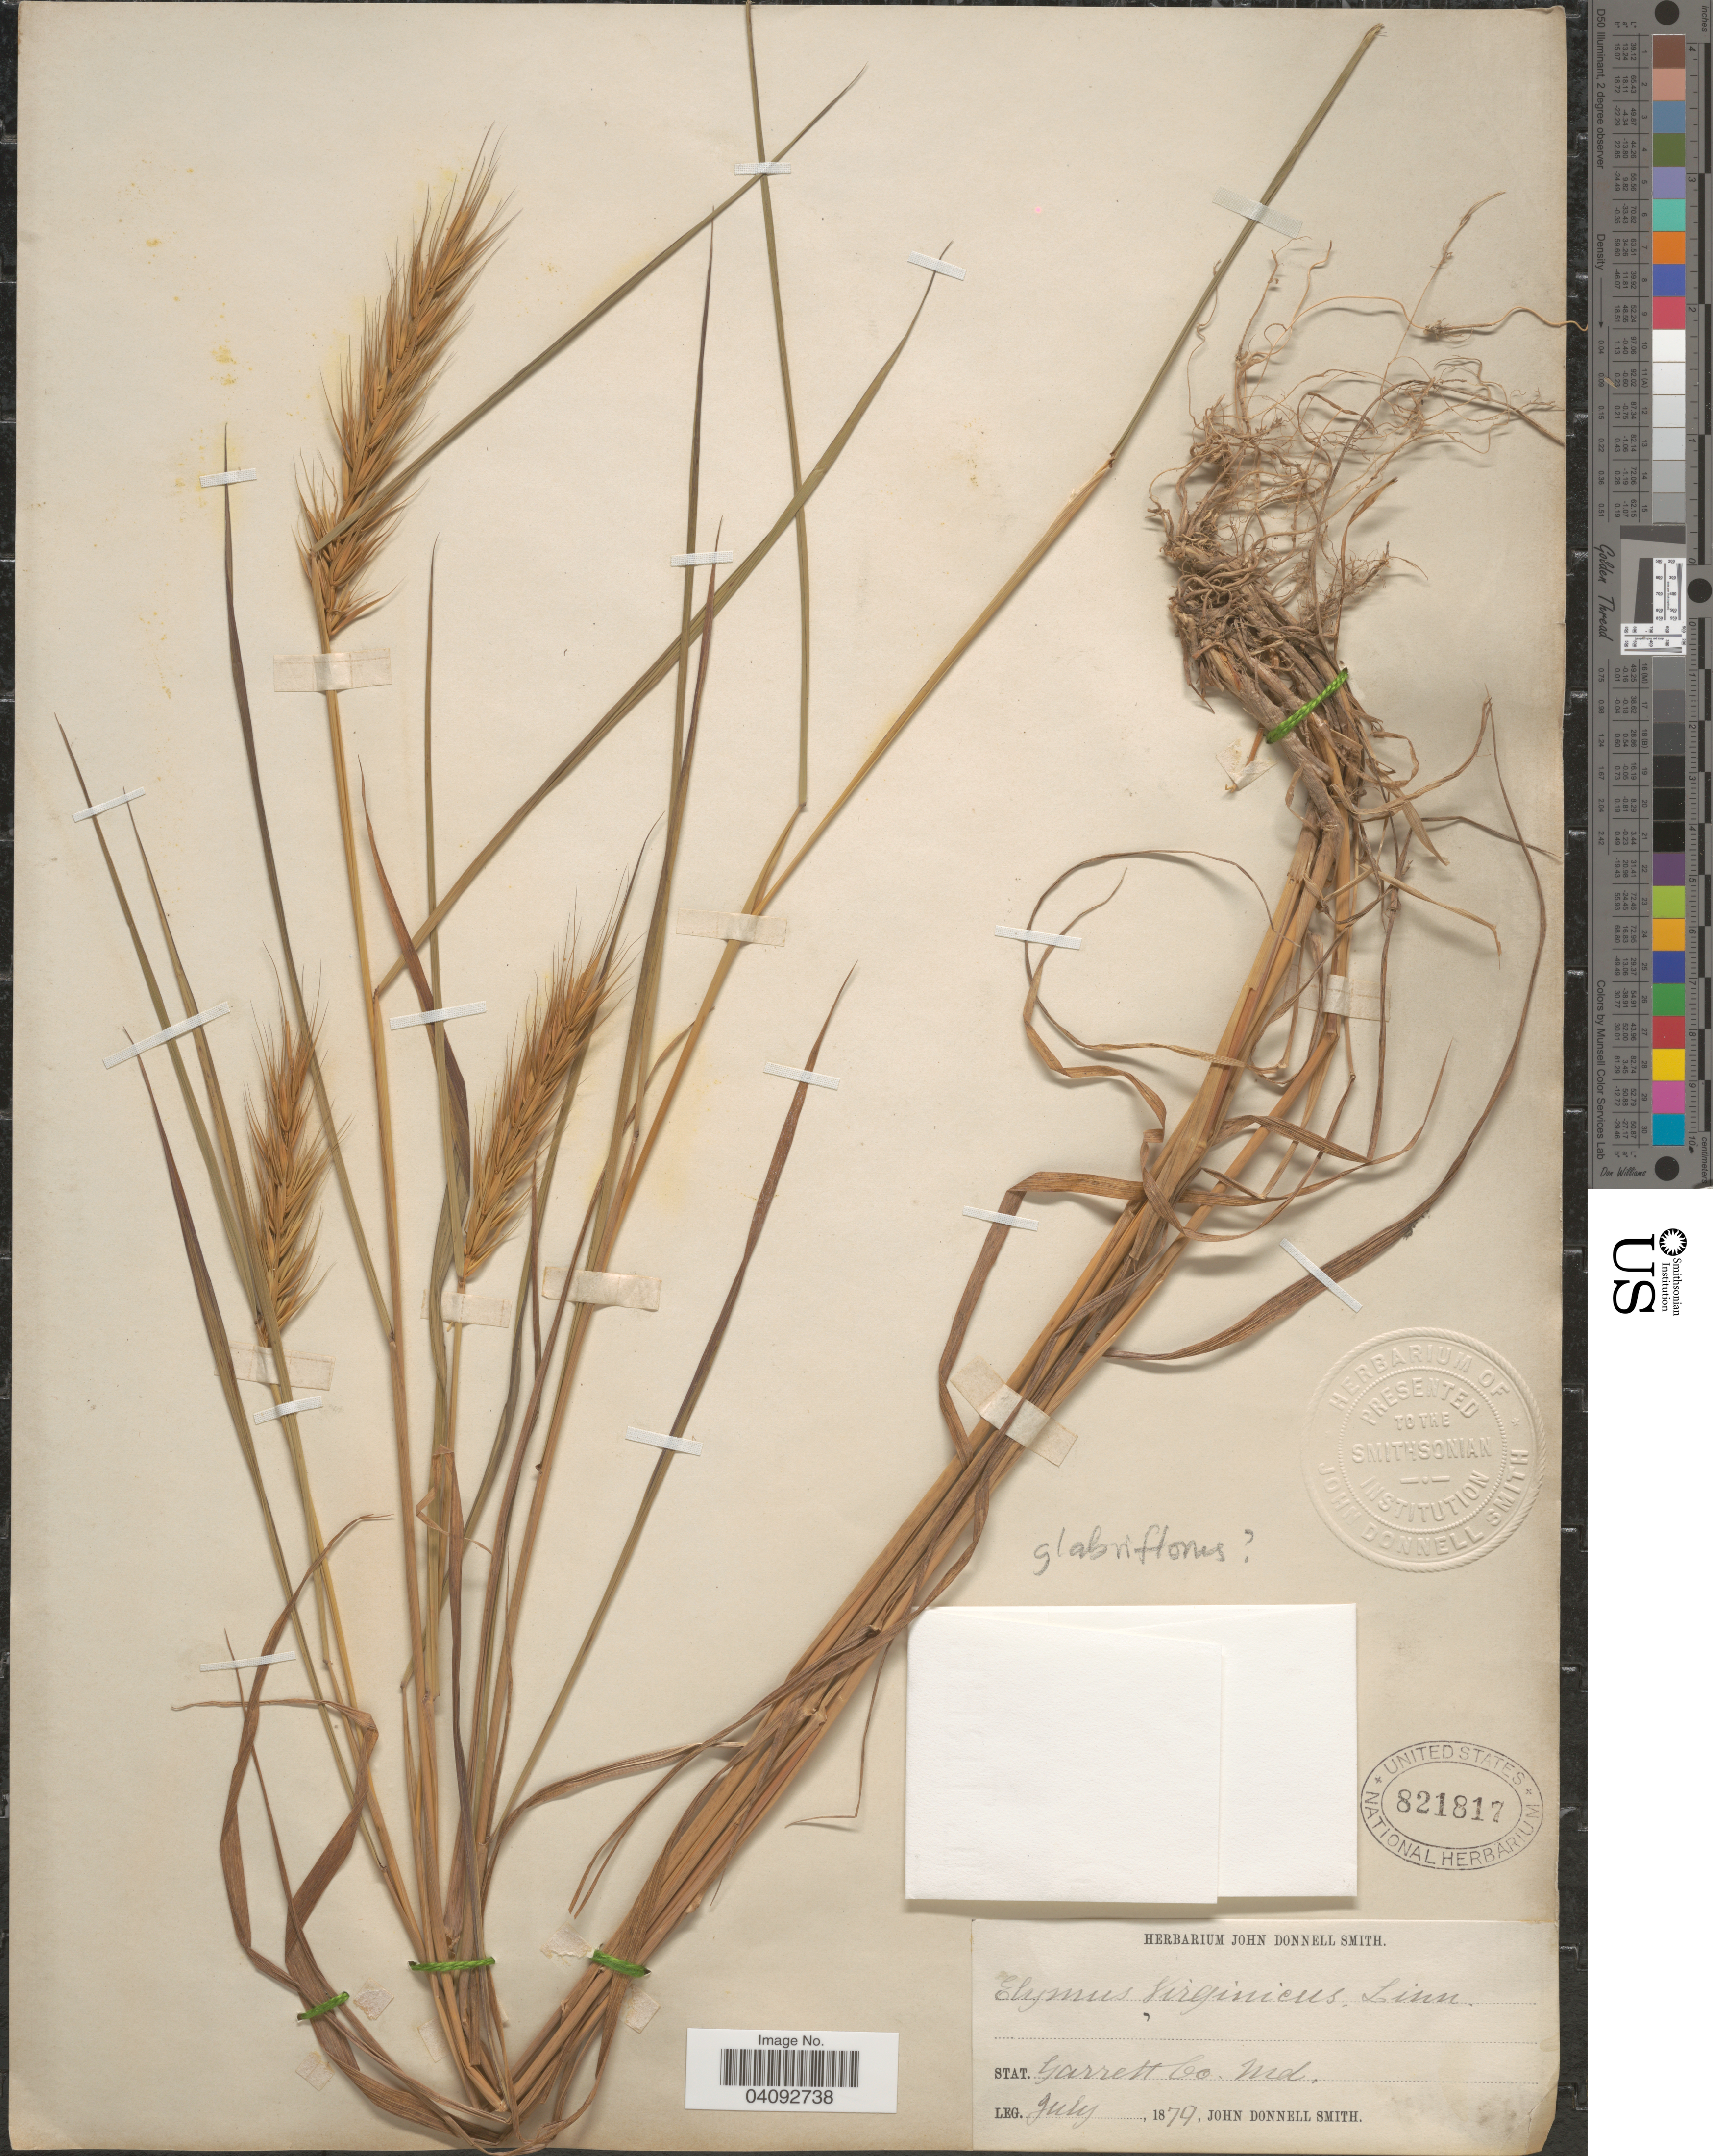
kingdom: Plantae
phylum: Tracheophyta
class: Liliopsida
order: Poales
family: Poaceae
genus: Elymus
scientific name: Elymus glabriflorus var. glabriflorus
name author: (Vasey ex L.H. Dewey) Scribn. & C.R. Ball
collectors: J. Donnell Smith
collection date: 1879-07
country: United States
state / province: Maryland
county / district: Garrett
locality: Garrett Co.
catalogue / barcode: US 821817